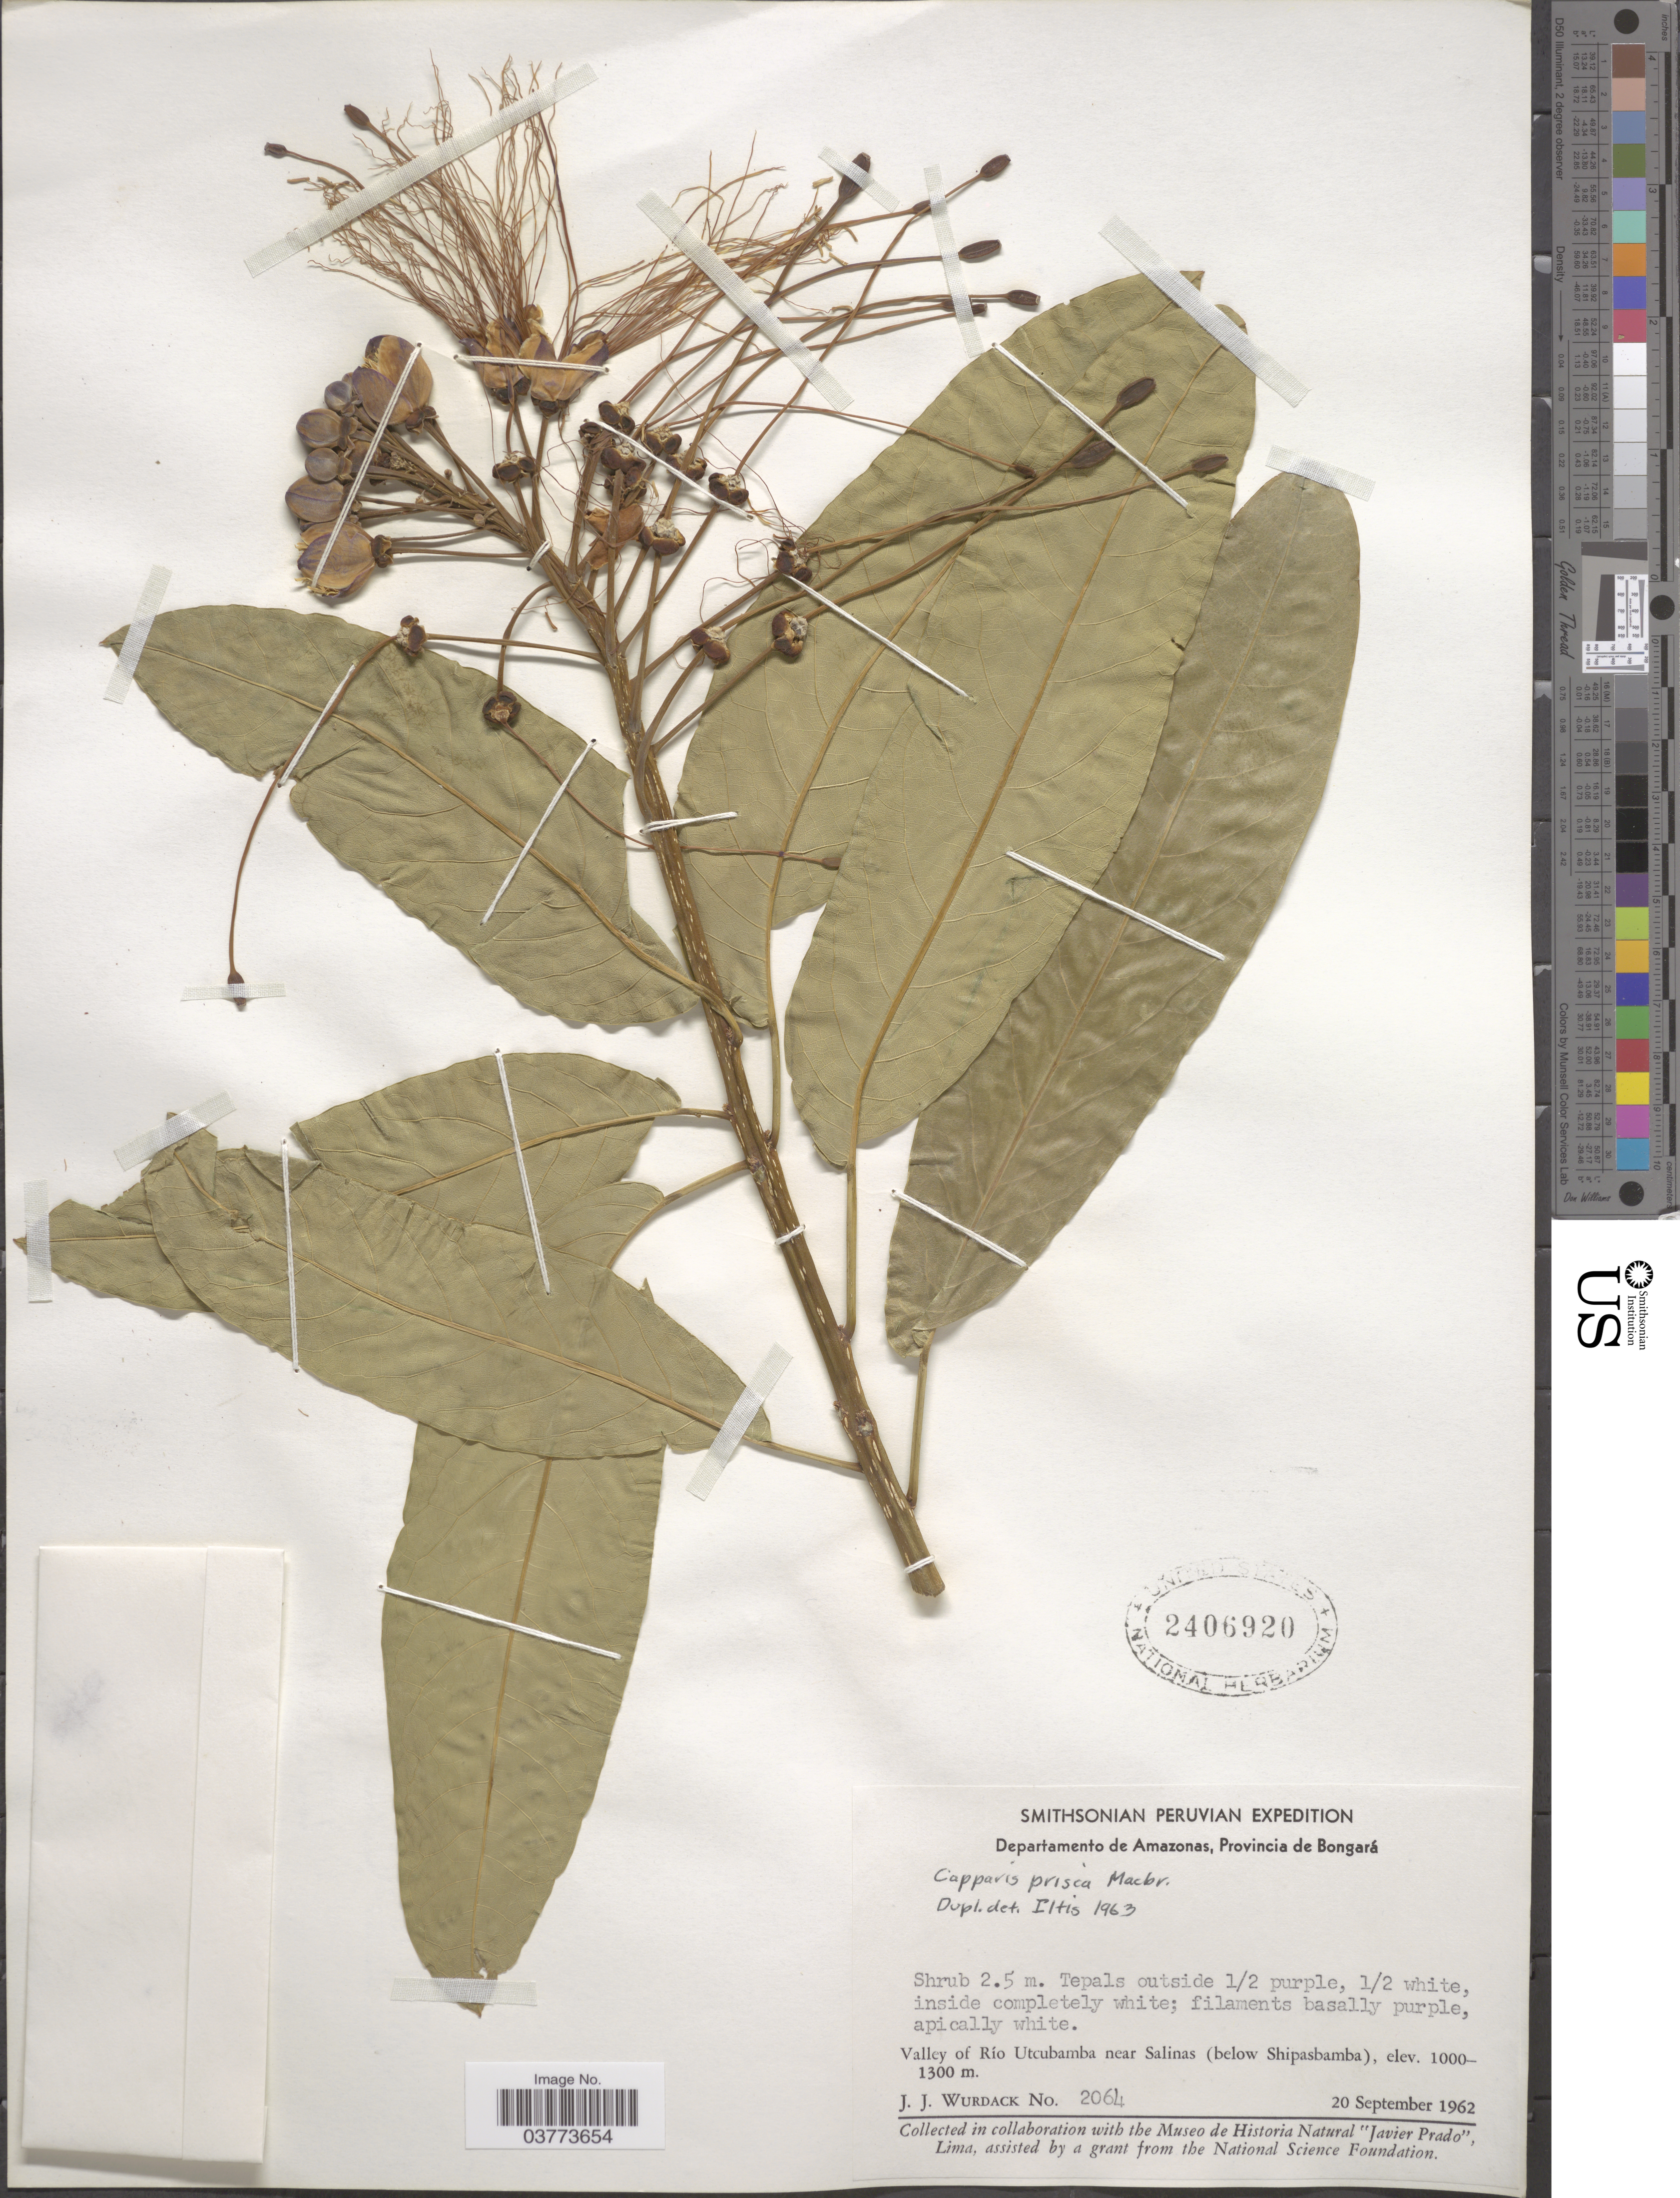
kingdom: Plantae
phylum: Tracheophyta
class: Magnoliopsida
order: Brassicales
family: Capparaceae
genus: Capparidastrum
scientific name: Capparidastrum petiolare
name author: (Kunth) Hutch.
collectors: J. J. Wurdack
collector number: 2064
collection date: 1962-09-20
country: Peru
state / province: Amazonas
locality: Departamento de Amazonas, Provincia de Bongará. Valley of Río Utcubamba near Salinas (below Shipasbamba).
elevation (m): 1000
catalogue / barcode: US 2406920